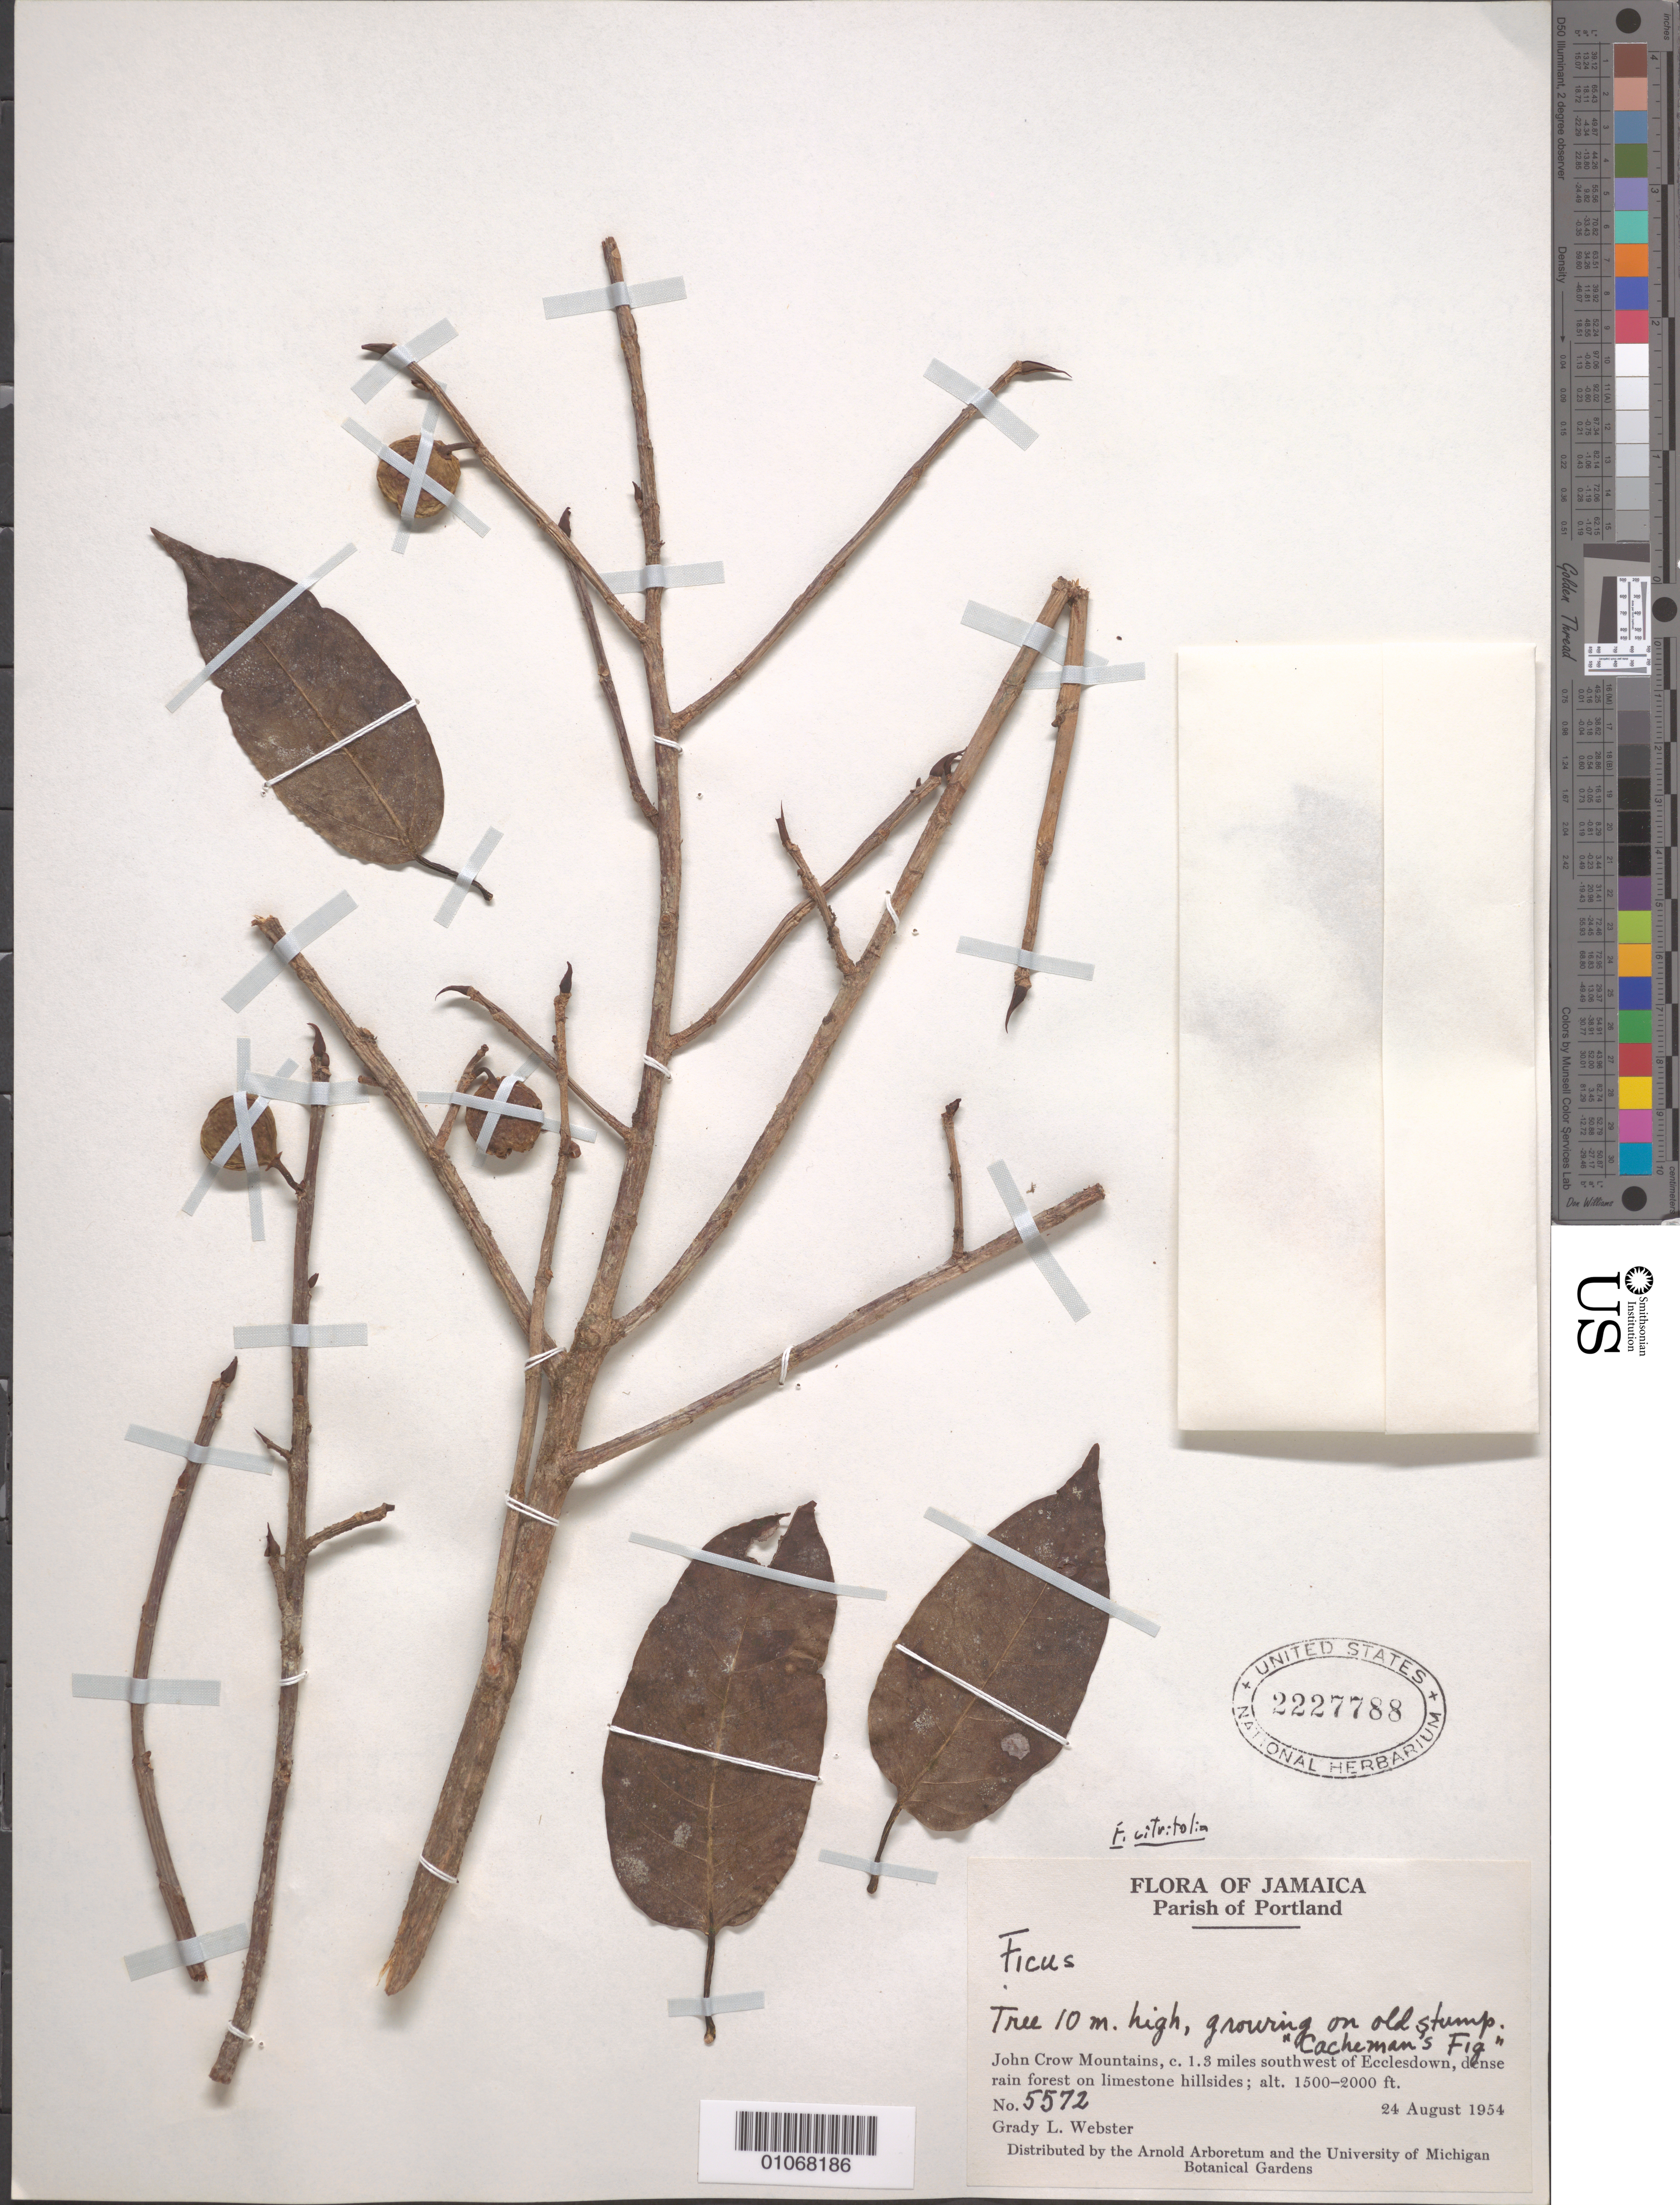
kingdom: Plantae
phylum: Tracheophyta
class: Magnoliopsida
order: Rosales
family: Moraceae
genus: Ficus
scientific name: Ficus citrifolia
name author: Mill.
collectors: G. L. Webster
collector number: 5572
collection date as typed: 24 Aug 1954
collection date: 1954-08-24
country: Jamaica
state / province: Portland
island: Jamaica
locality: Jhon Crow Mountains c. 1.3 miles southwest of Ecclesdown, dense rain forest on limestone hillsides.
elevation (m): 457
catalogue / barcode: US 2227788